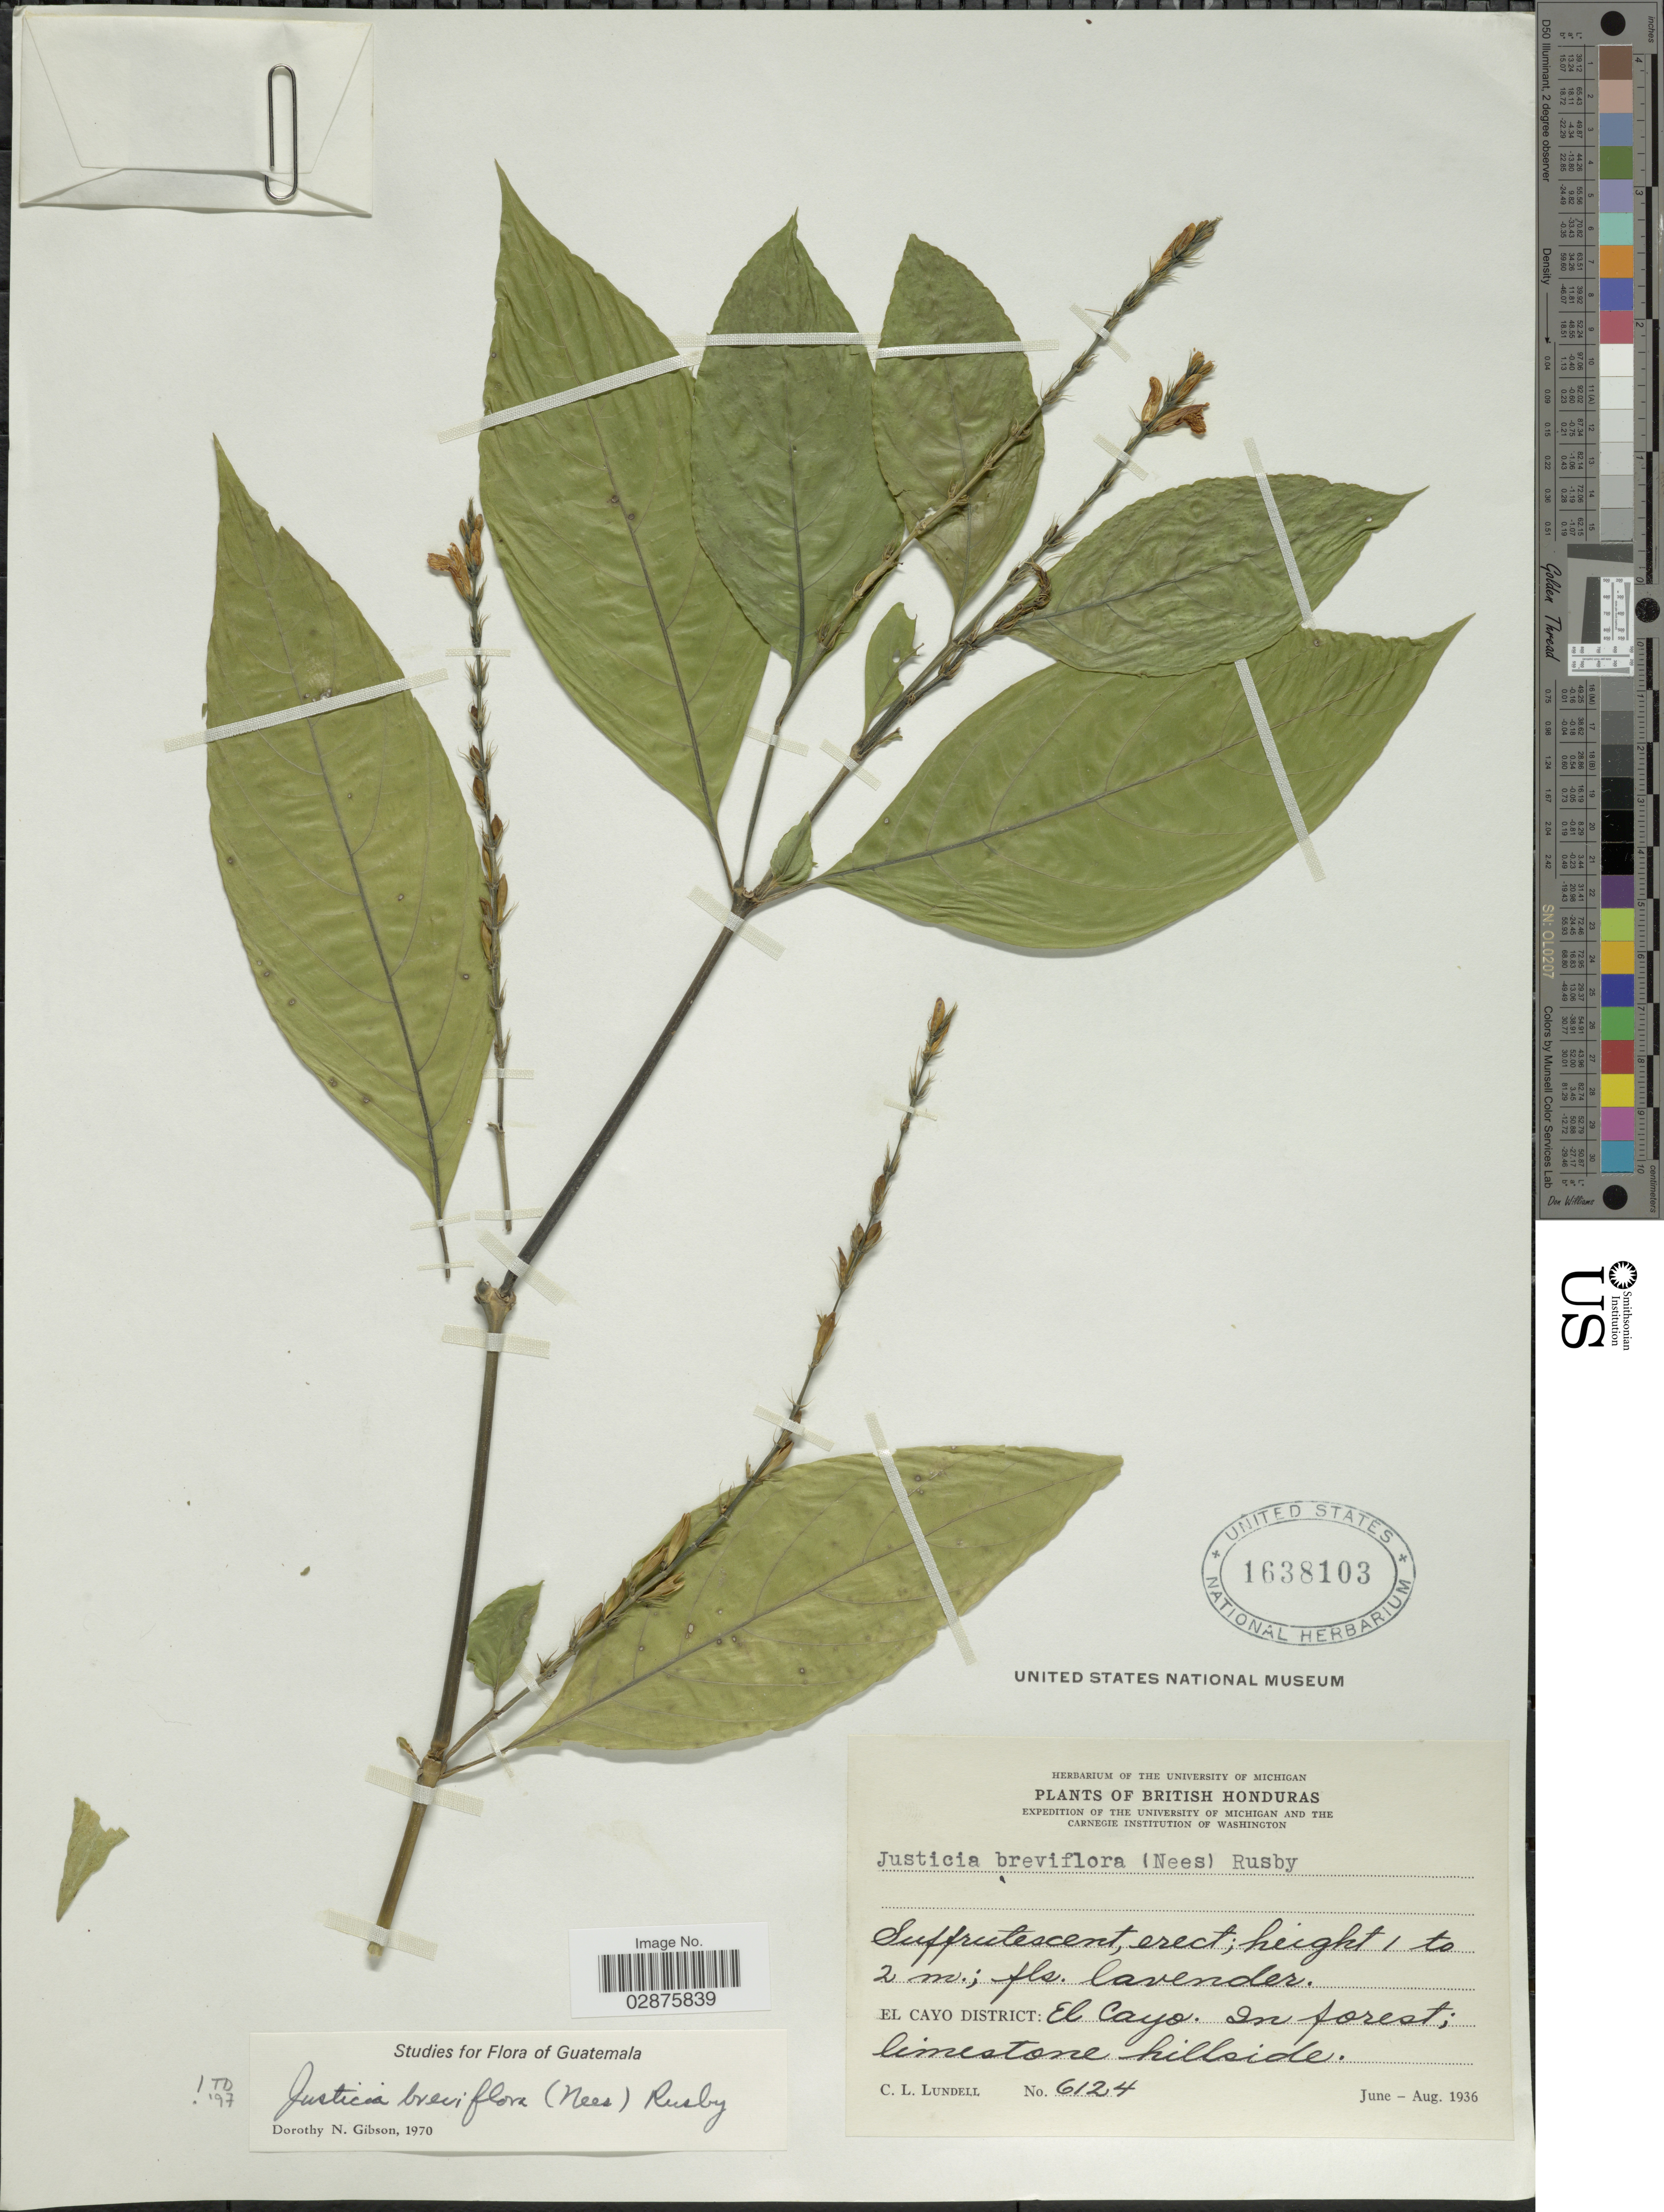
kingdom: Plantae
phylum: Tracheophyta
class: Magnoliopsida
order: Lamiales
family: Acanthaceae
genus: Justicia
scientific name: Justicia breviflora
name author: (Nees) Rusby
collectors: C. L. Lundell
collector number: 6124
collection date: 1936-06/1936-08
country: Belize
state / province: Cayo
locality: British Honduras, El Cayo District, El Cayo.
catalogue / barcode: US 1638103